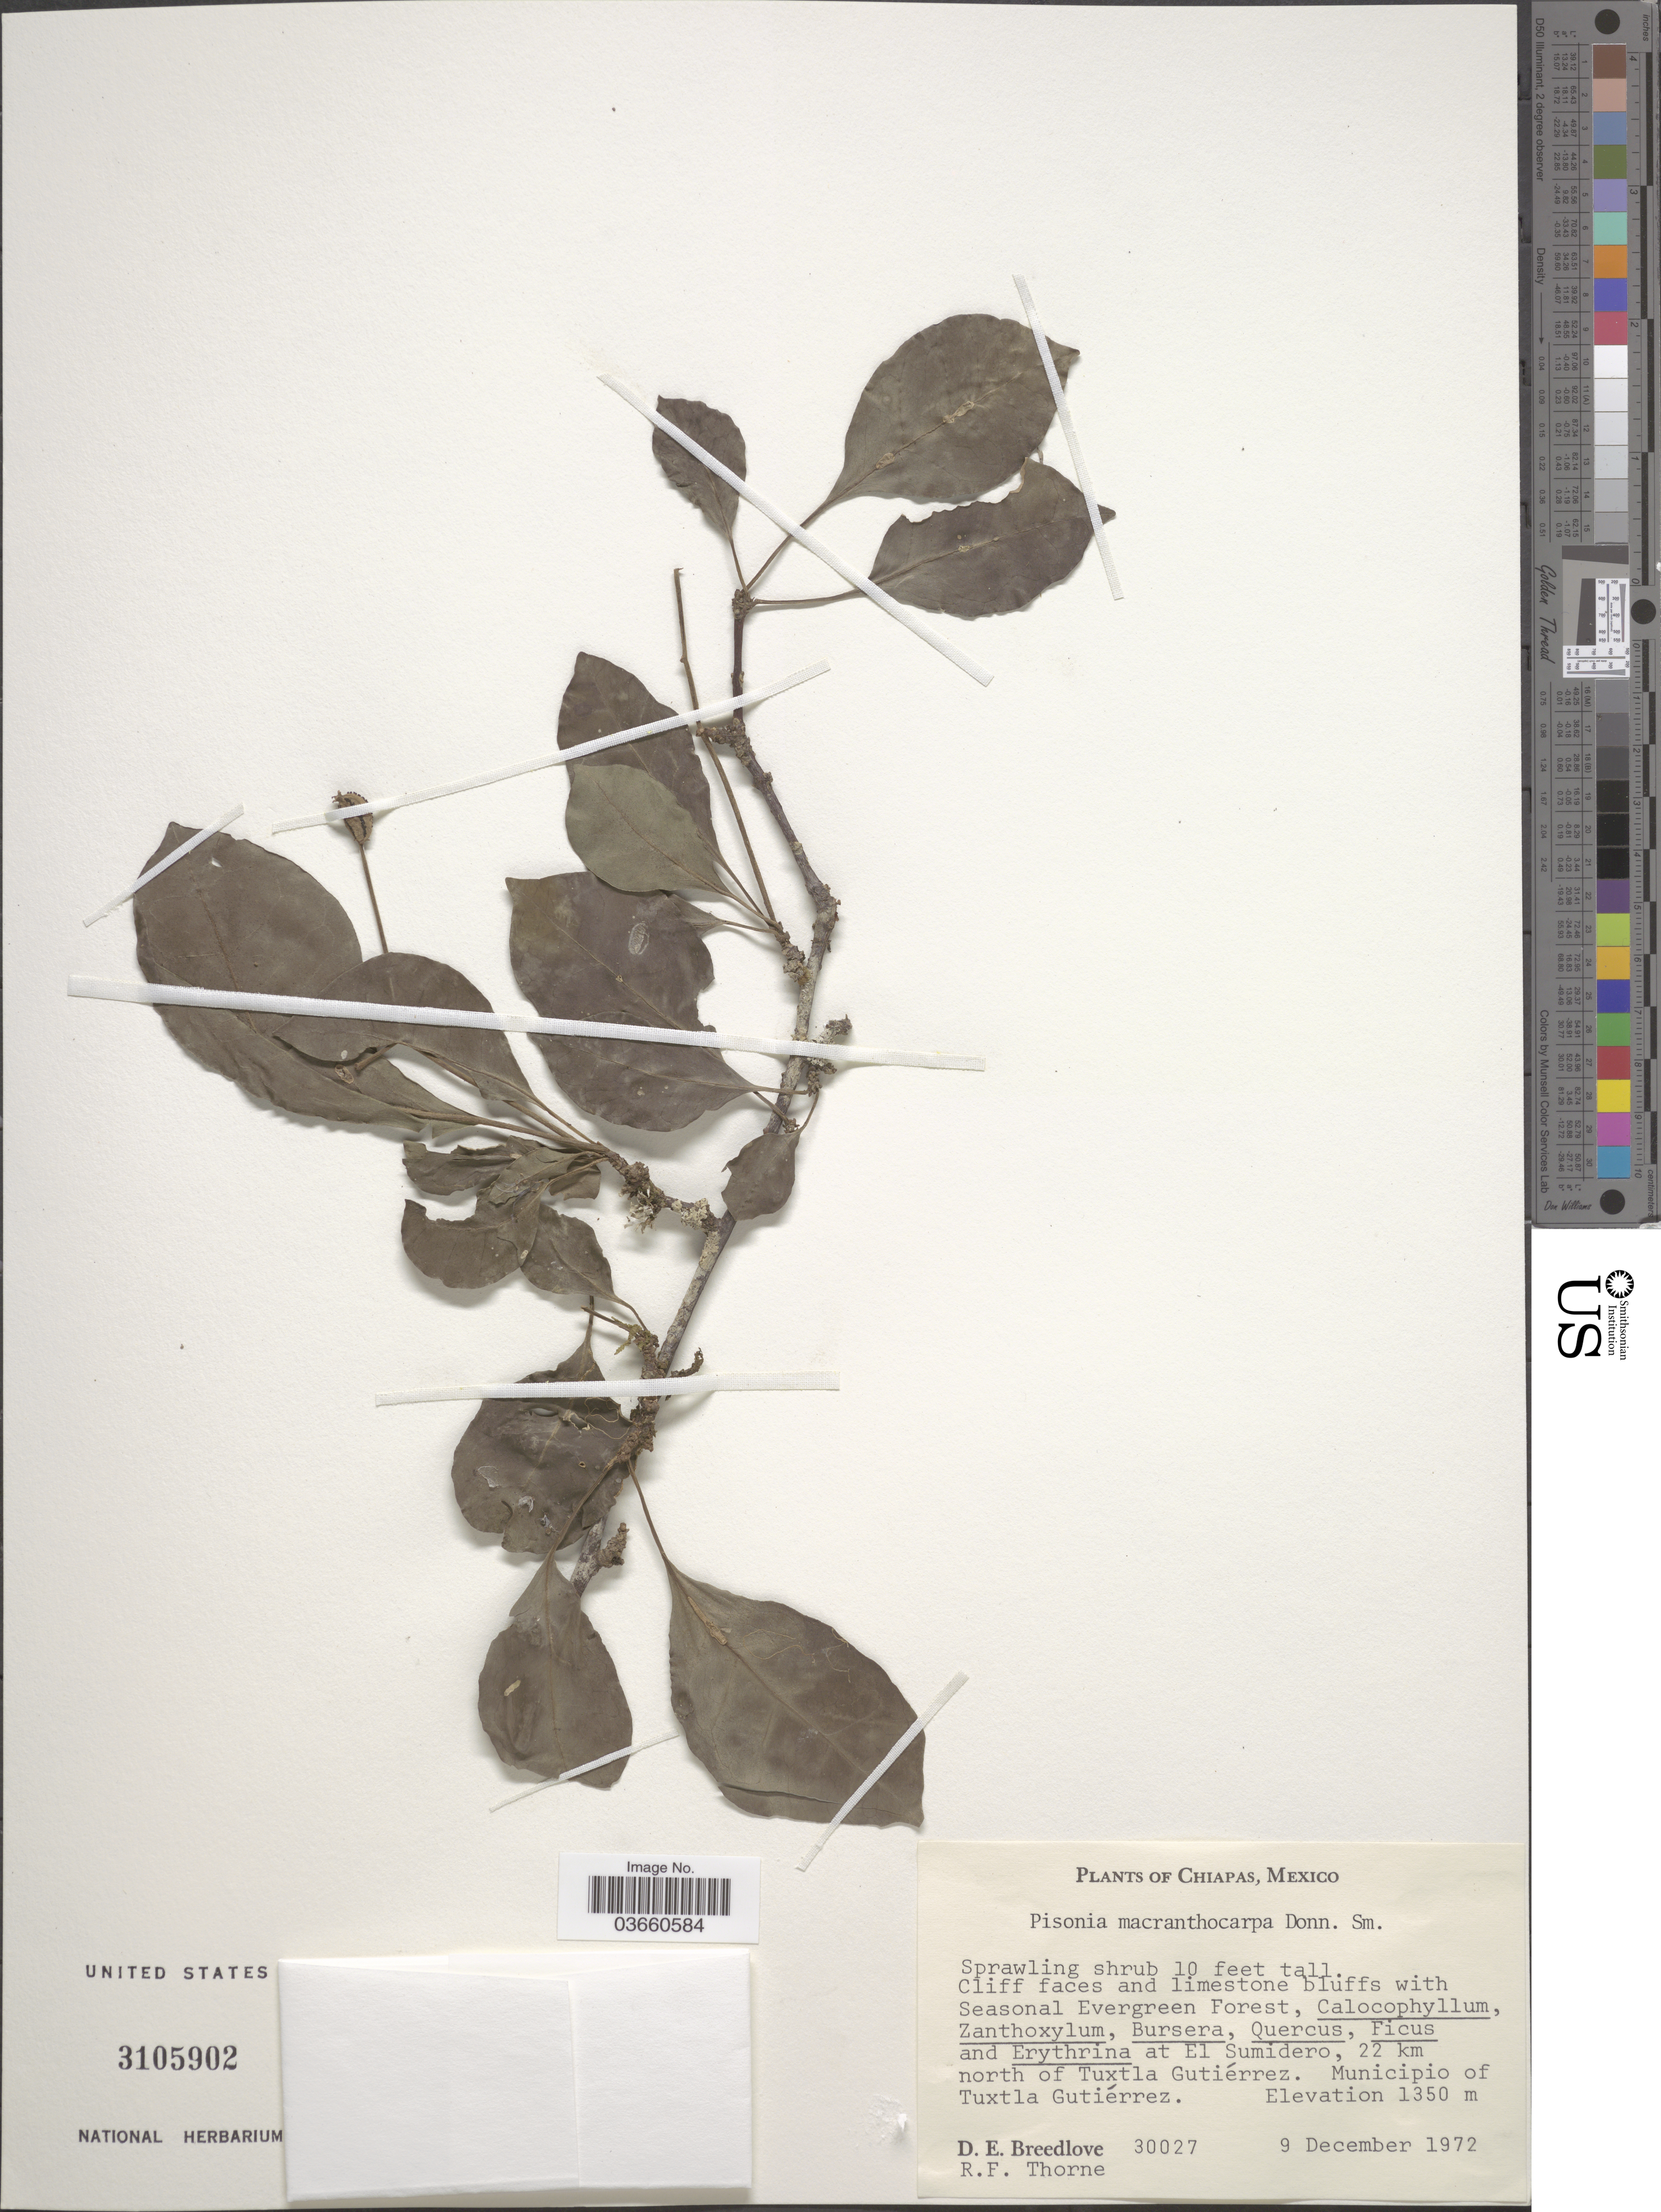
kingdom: Plantae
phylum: Tracheophyta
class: Magnoliopsida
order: Caryophyllales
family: Nyctaginaceae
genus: Pisonia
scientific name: Pisonia macranthocarpa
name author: (Donn. Sm.) Donn. Sm.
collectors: D. E. Breedlove & R. Thorne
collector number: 30027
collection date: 1972-12-09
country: Mexico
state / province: Chiapas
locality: At El Sumidero, 22 km north of Tuxtla Gutiérrez. Municipio of Tuxtla Gutiérrez.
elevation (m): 1350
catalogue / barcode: US 3105902